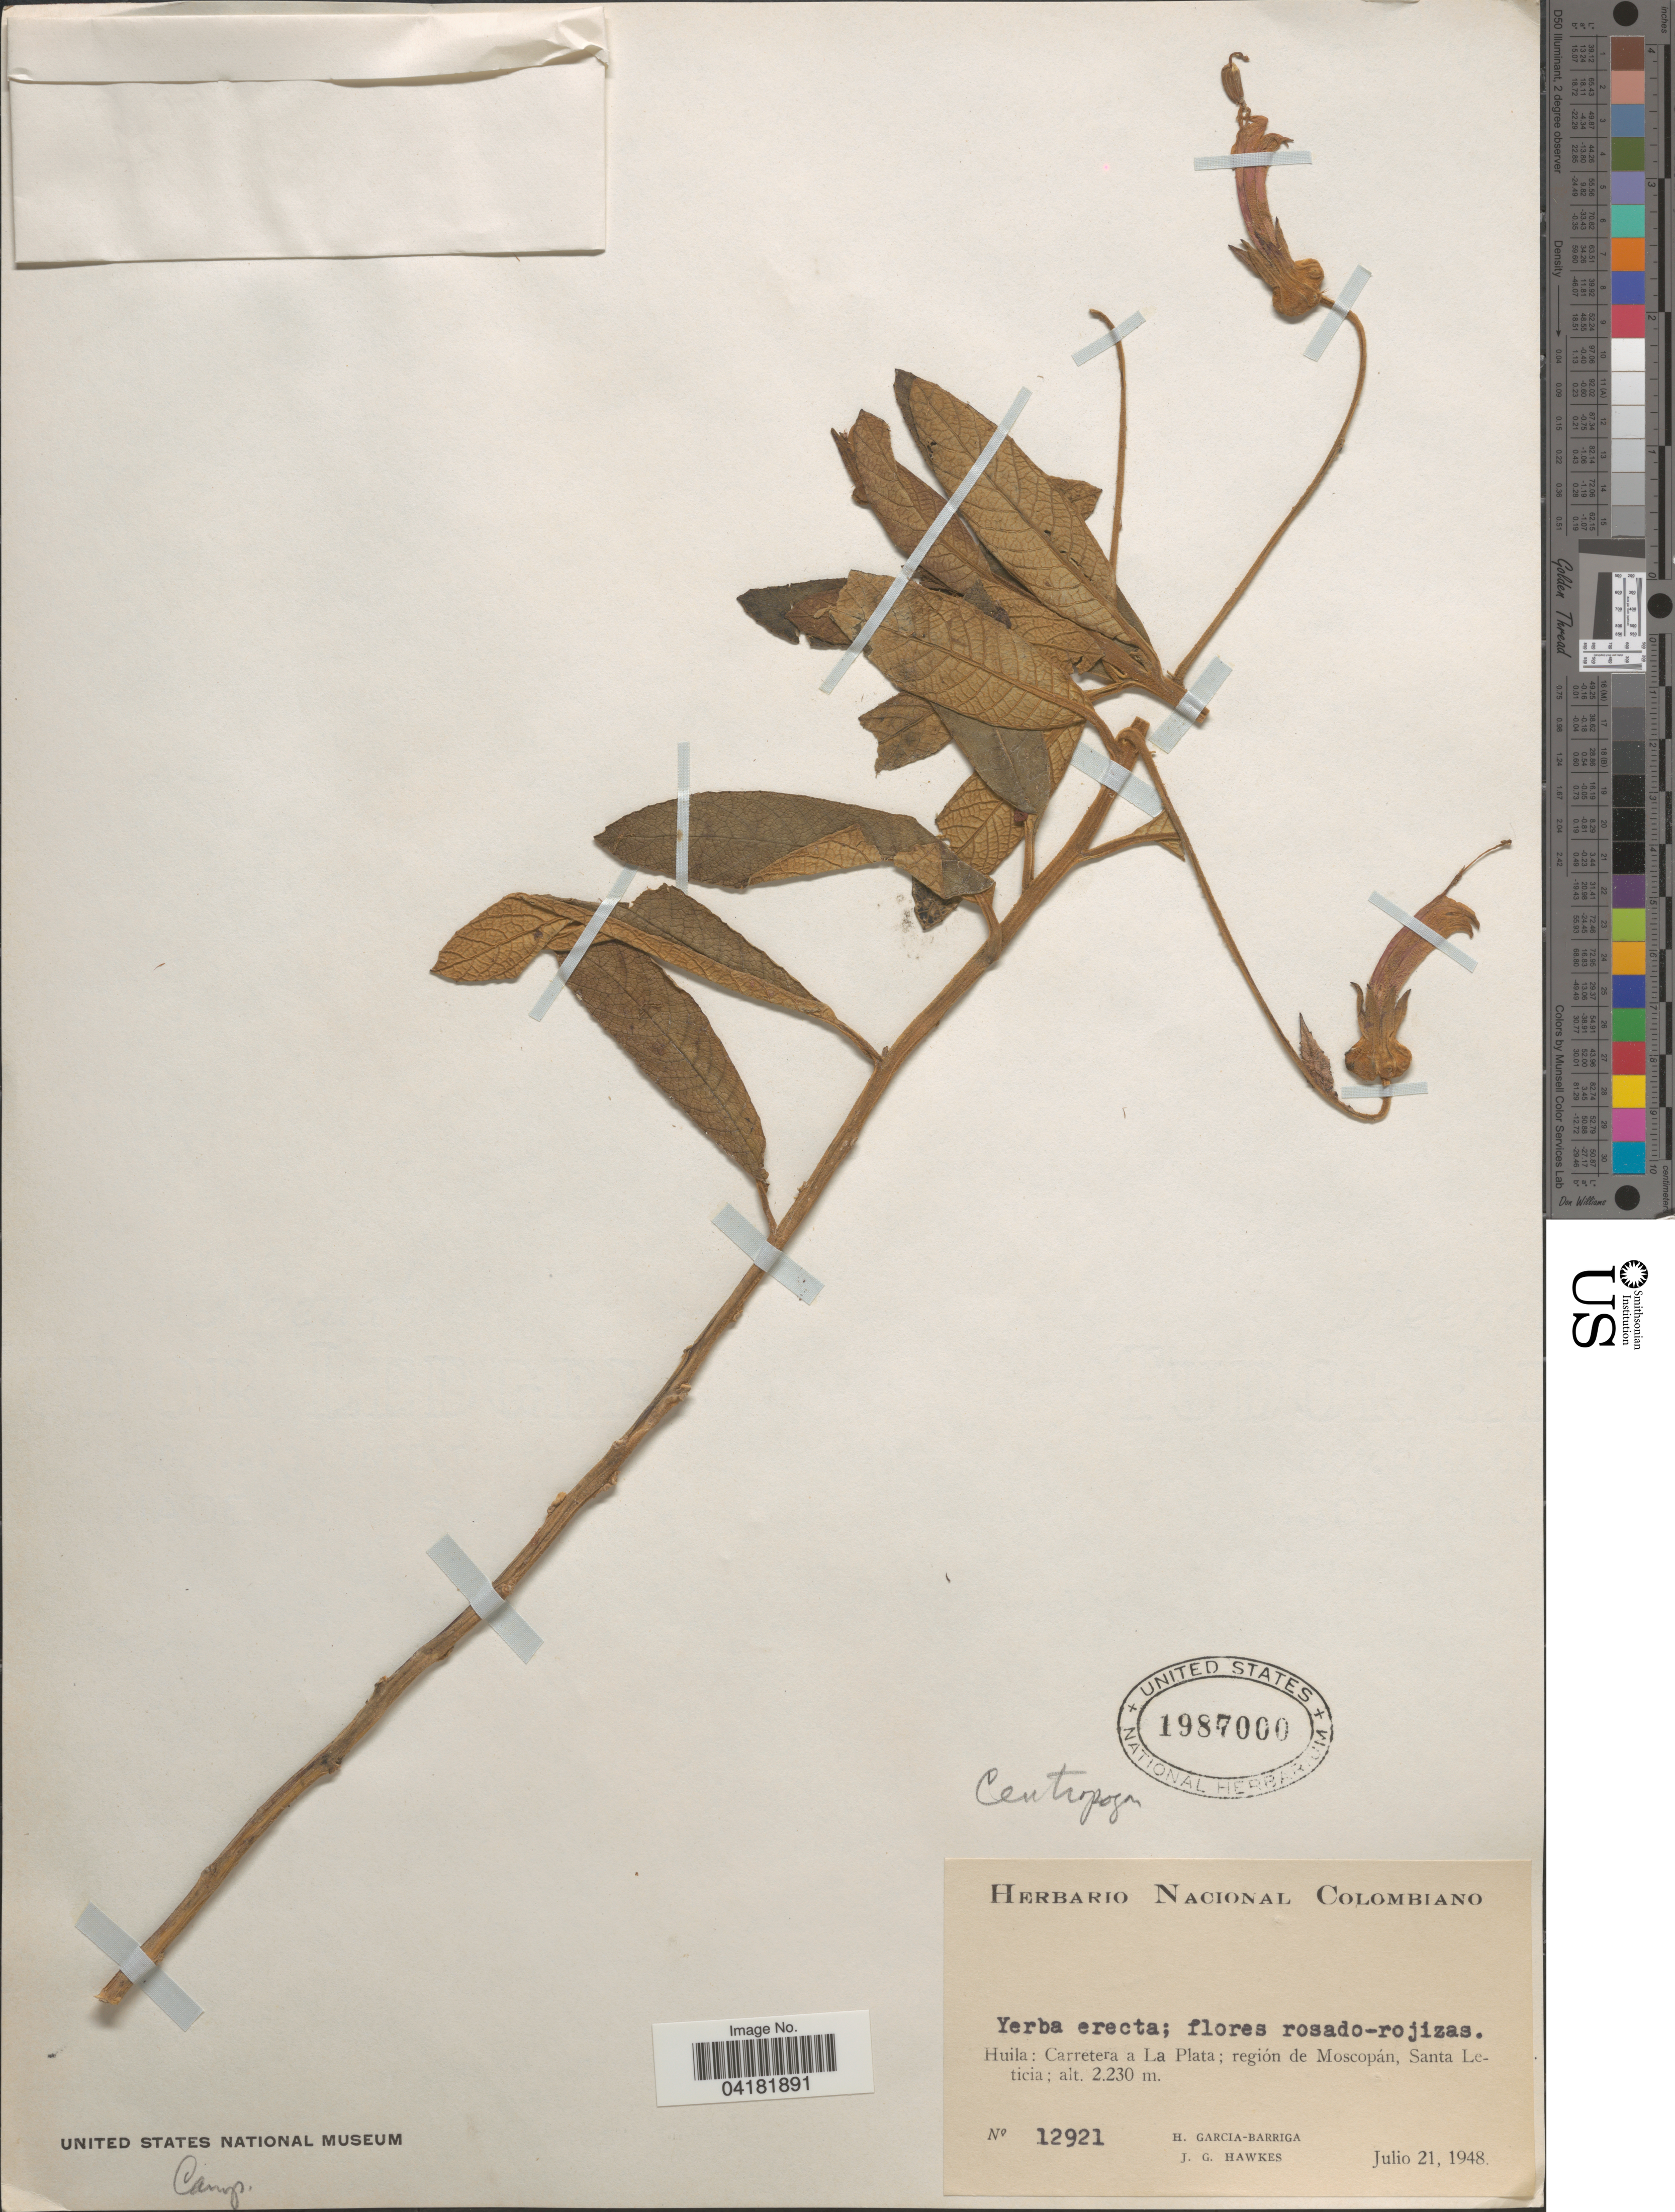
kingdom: Plantae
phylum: Tracheophyta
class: Magnoliopsida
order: Asterales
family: Campanulaceae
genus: Centropogon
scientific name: Centropogon sp.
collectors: H. García Barriga & J. Hawkes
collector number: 12921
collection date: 1948-07-21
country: Colombia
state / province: Huila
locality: Carretera a La Plata; región de Moscopán, Santa Leticia.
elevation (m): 2230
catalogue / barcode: US 1987000